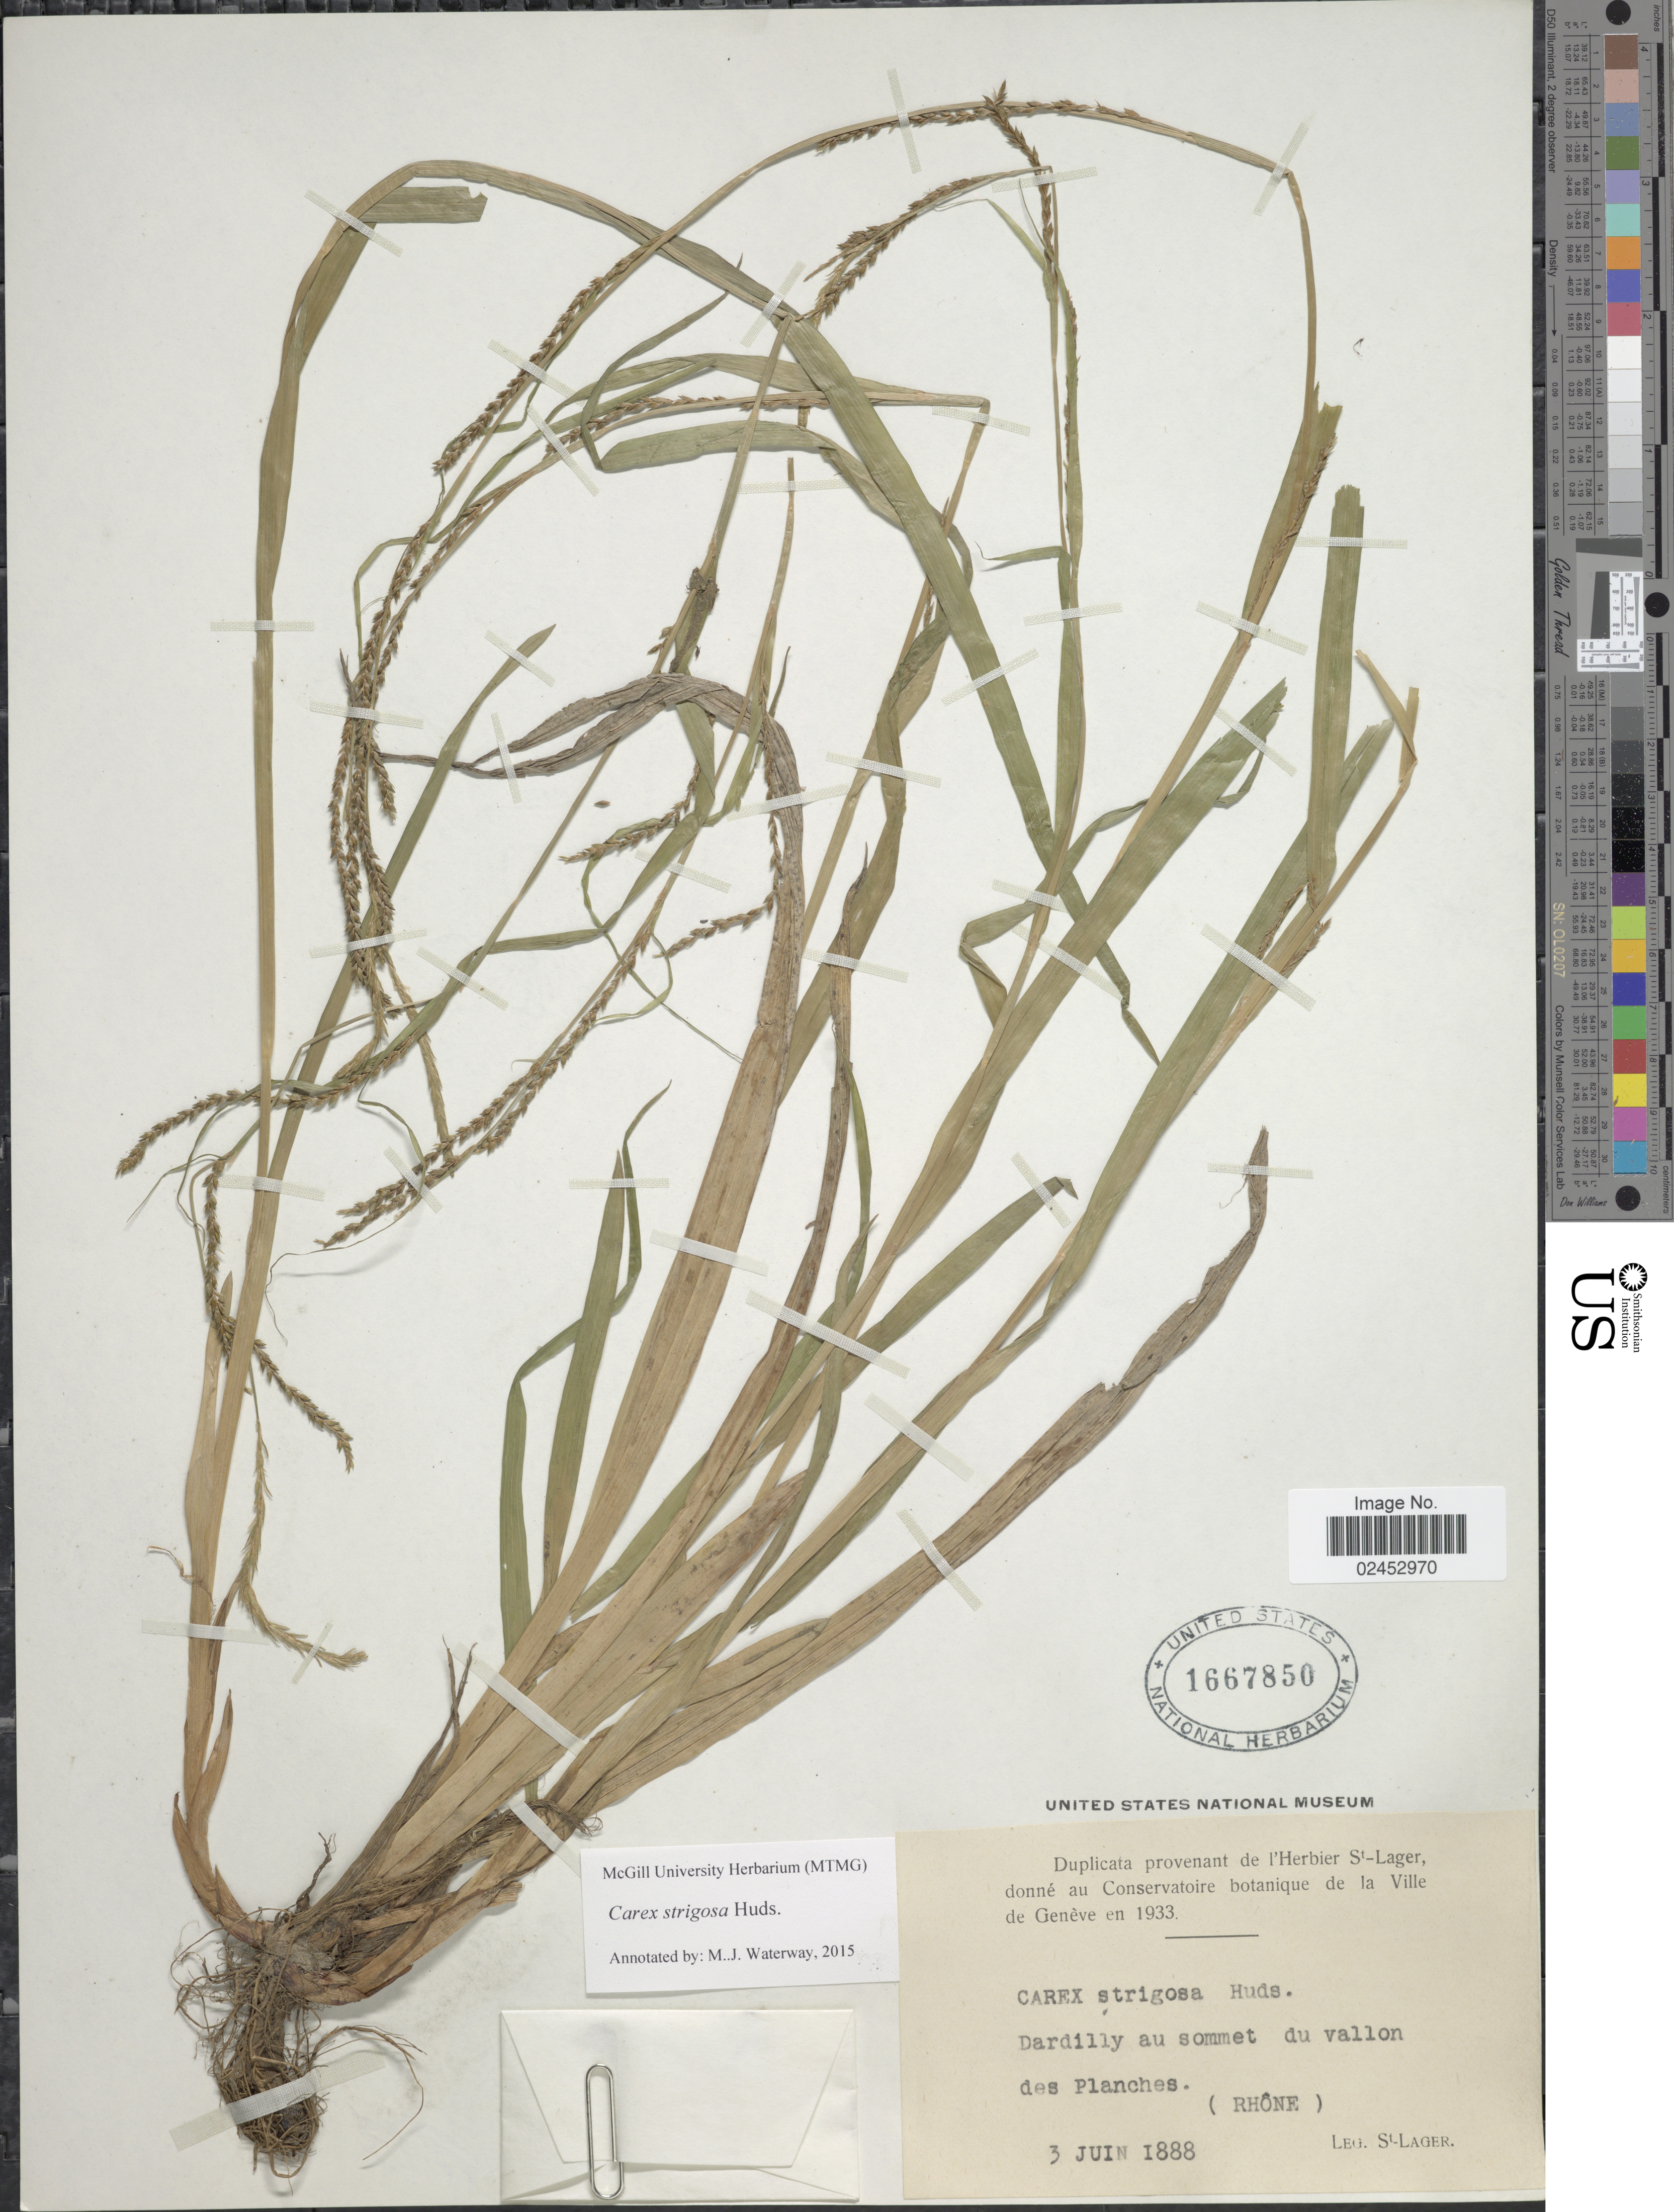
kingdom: Plantae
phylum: Tracheophyta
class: Liliopsida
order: Poales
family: Cyperaceae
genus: Carex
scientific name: Carex strigosa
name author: Huds.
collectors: -. St. Lager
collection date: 1888-06-03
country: France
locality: Dardilly aum sommet du vallon des Planches (Rhone).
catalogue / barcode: US 1667850